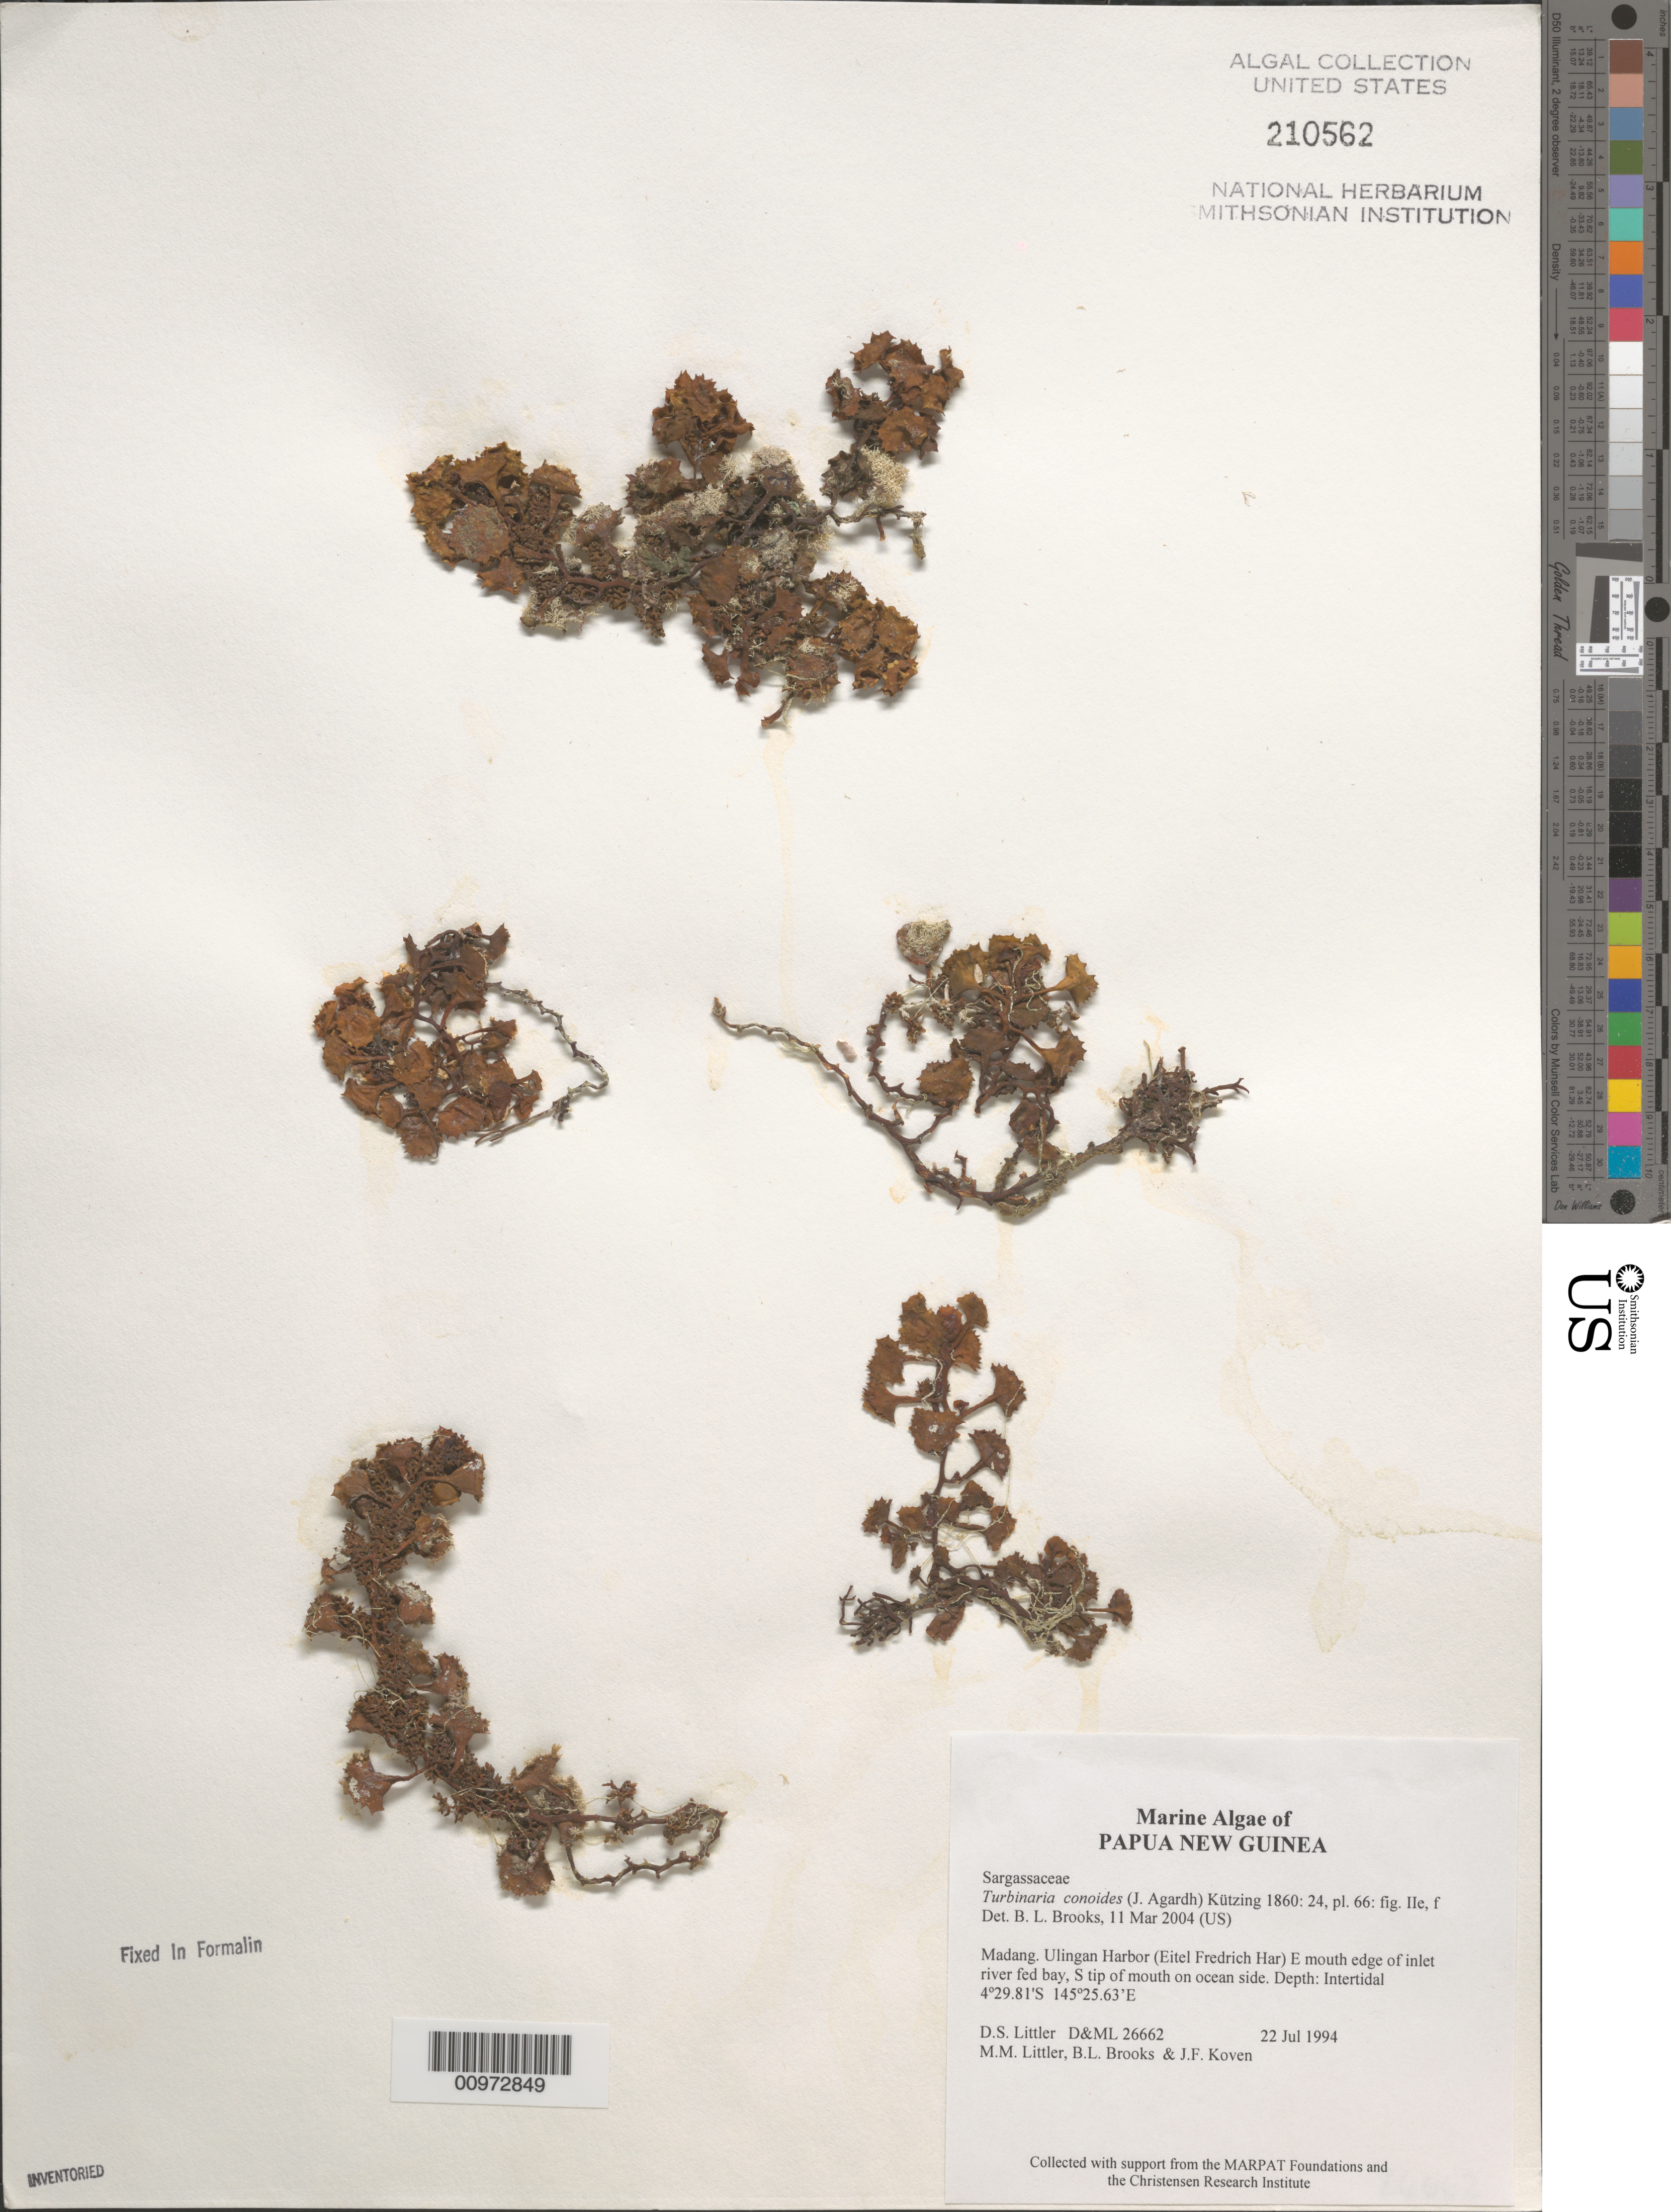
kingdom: Chromista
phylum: Ochrophyta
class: Phaeophyceae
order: Fucales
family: Sargassaceae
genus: Turbinaria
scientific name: Turbinaria conoides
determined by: Brooks, B. L., (BOT), Smithsonian Institution - National Museum of Natural History (UNITED STATES)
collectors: D. S. Littler, M. M. Littler, B. Brooks & J. Koven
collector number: D&ML 26662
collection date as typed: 22 Jul 1994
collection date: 1994-07-22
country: Papua New Guinea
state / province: Madang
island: New Guinea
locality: Ulingan Harbor (Eitel Fredrich Har)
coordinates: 4 29.81'S, 145 25.63'E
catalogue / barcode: US 210562